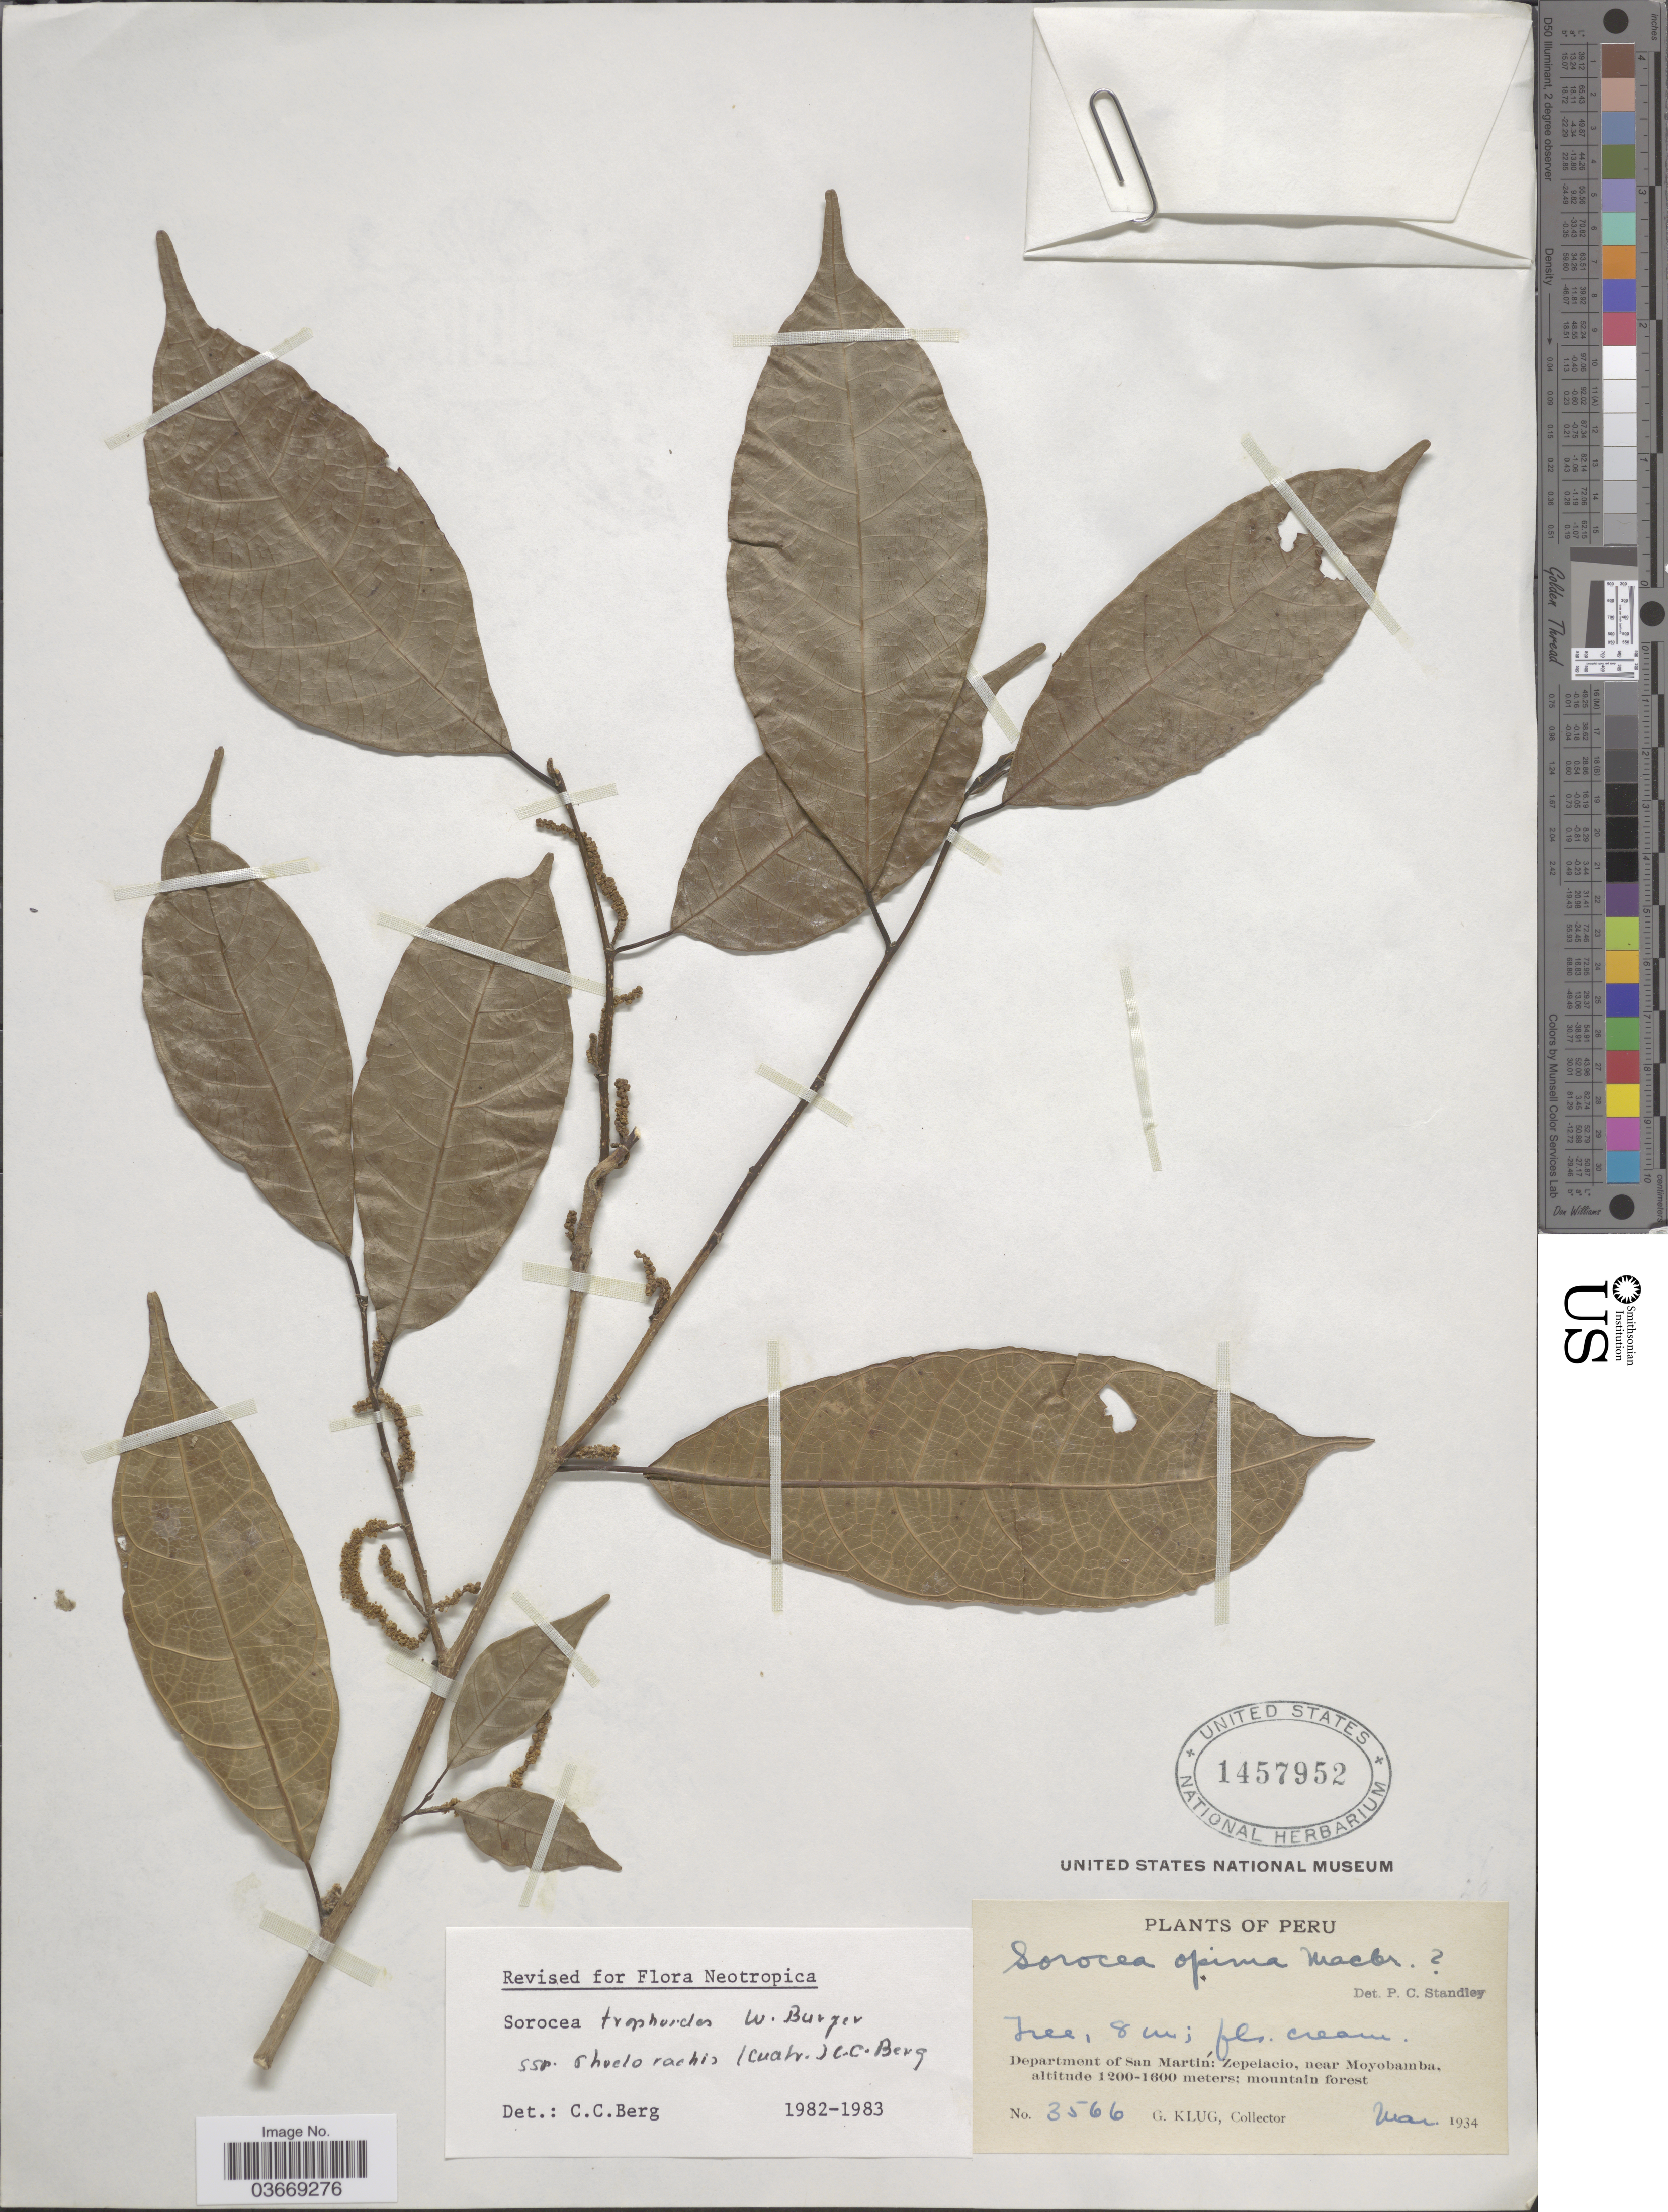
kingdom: Plantae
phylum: Tracheophyta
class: Magnoliopsida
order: Rosales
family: Moraceae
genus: Sorocea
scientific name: Sorocea trophoides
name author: W.C. Burger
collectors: G. Klug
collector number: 3566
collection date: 1934-03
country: Peru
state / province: San Martín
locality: Department of San Martín: Zepelacio, near Moyobamba.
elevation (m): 1200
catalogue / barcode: US 1457952